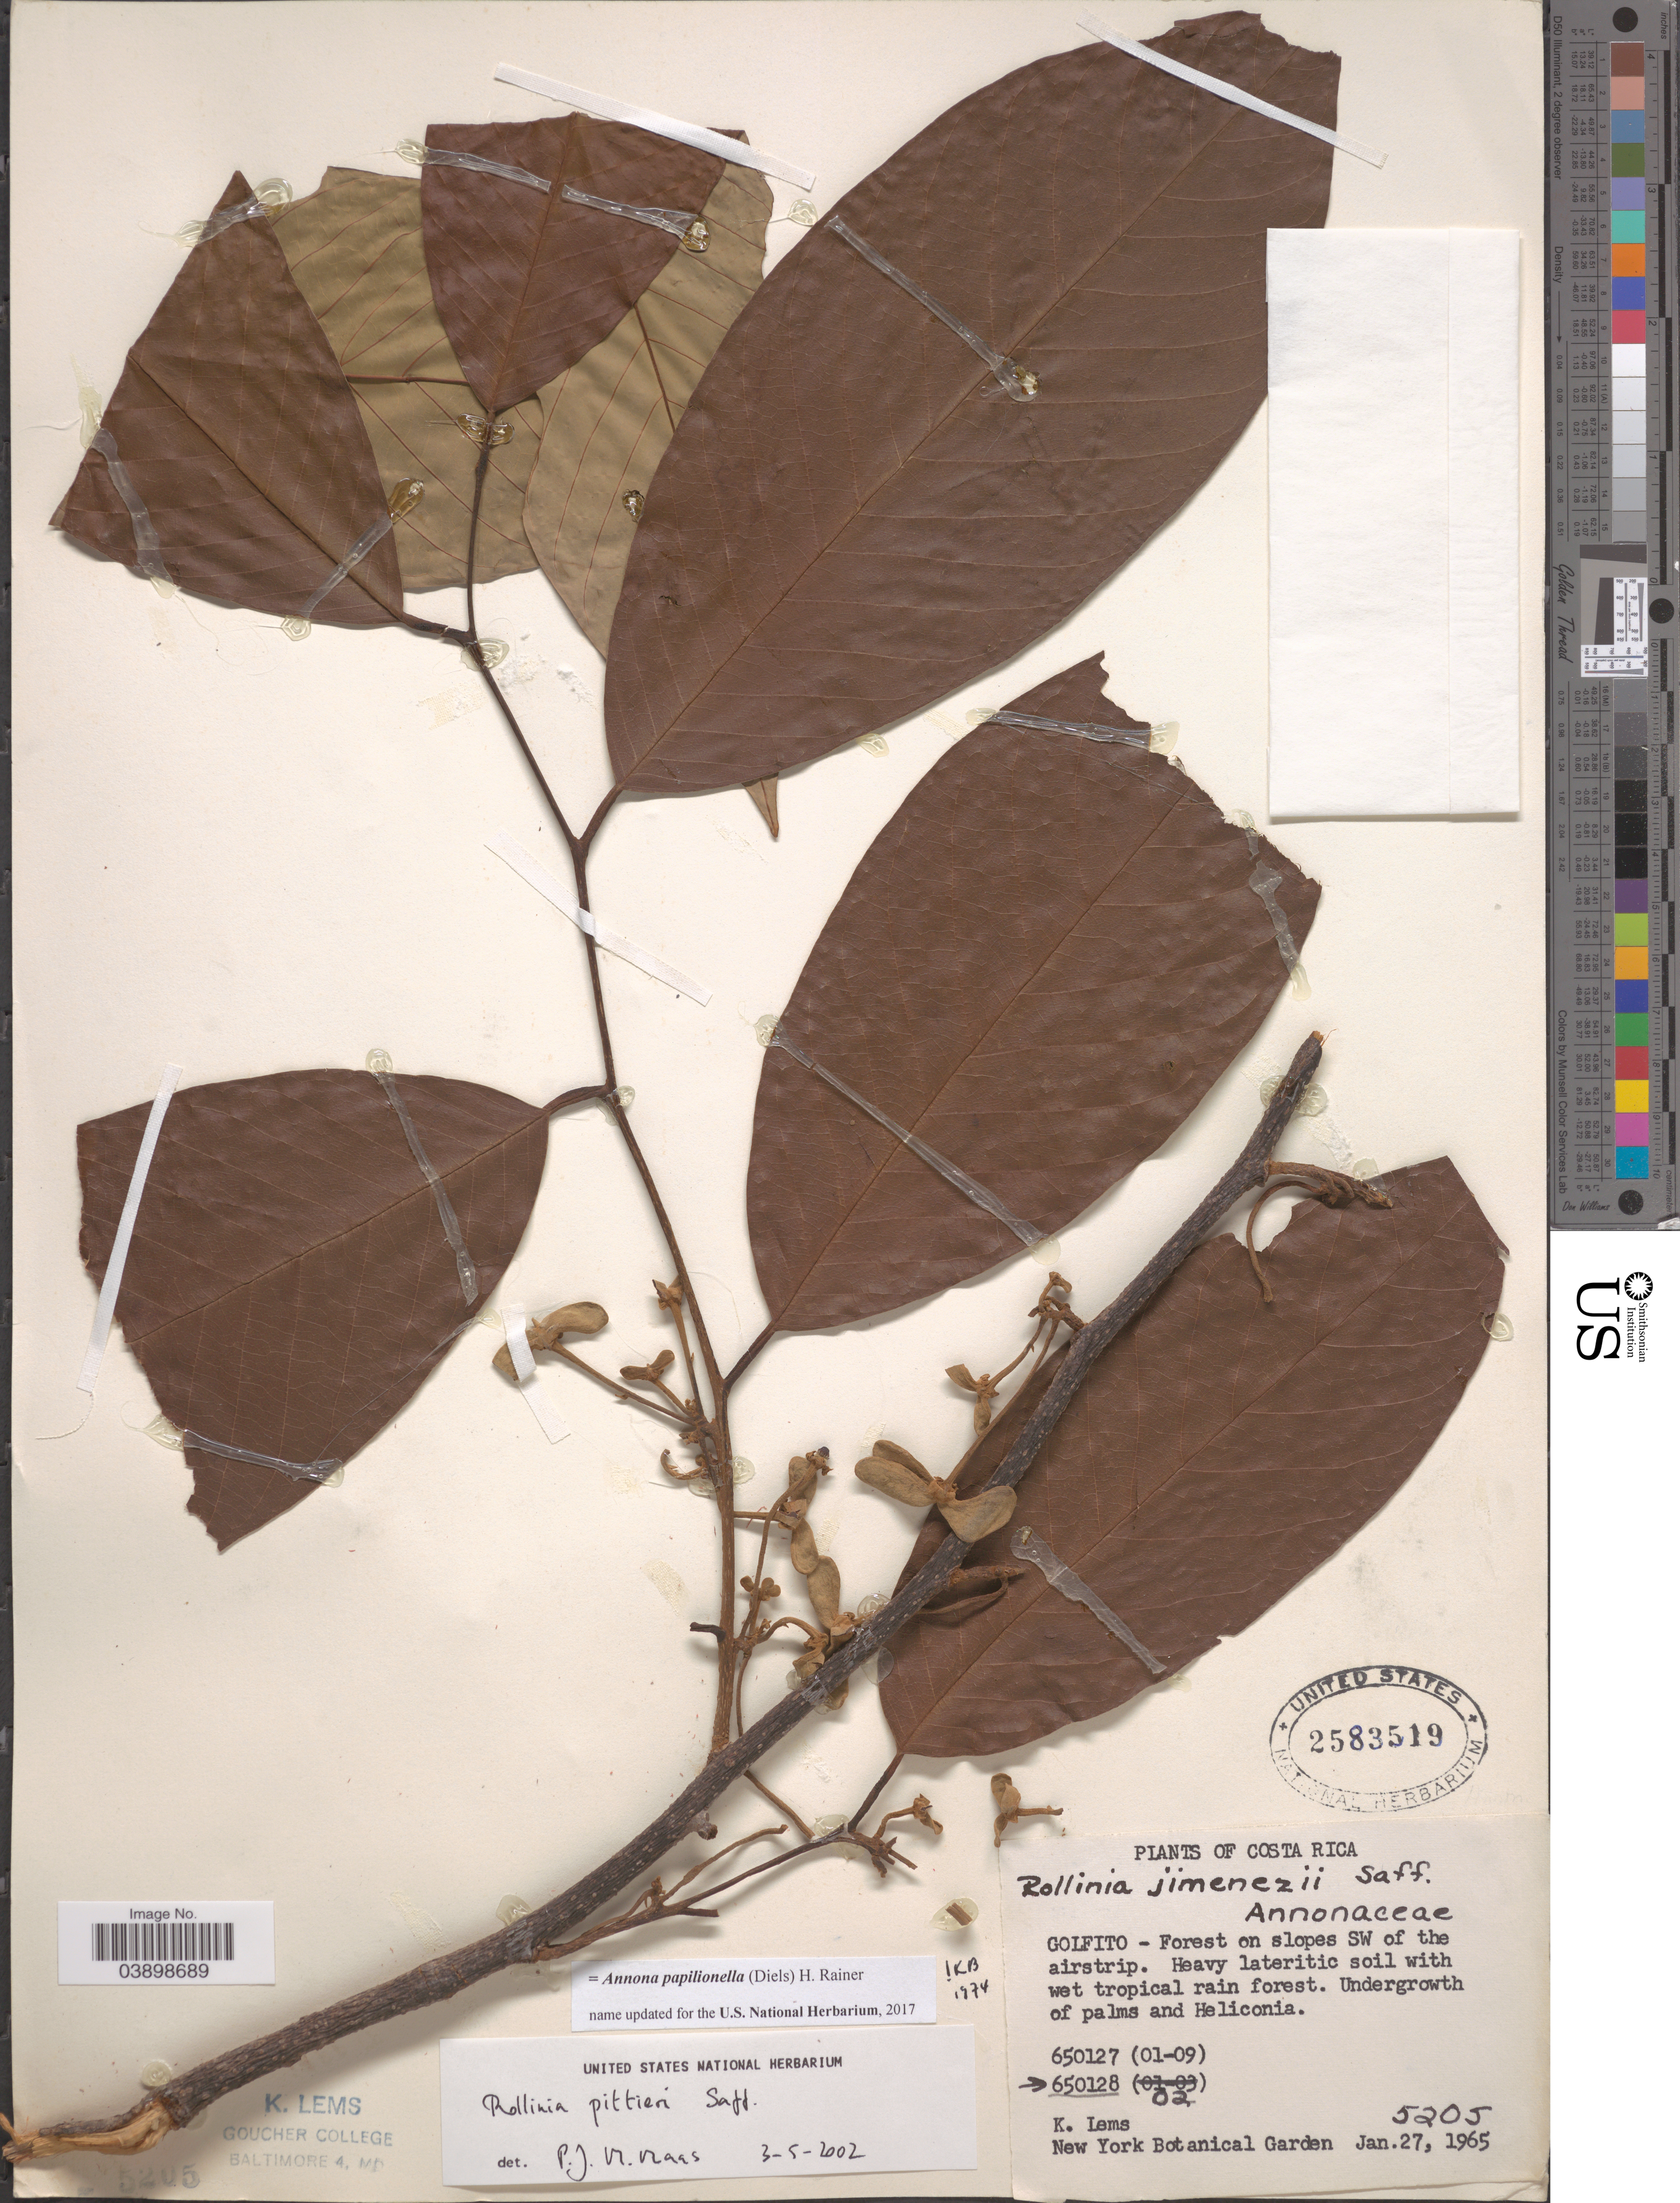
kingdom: Plantae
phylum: Tracheophyta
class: Magnoliopsida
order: Magnoliales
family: Annonaceae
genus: Annona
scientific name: Annona papilionella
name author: (Diels) H. Rainer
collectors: K. Lems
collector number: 5205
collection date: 1965-01-27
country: Costa Rica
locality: Golfito - Forest on slopes SW of the airstrip.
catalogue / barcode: US 2583519